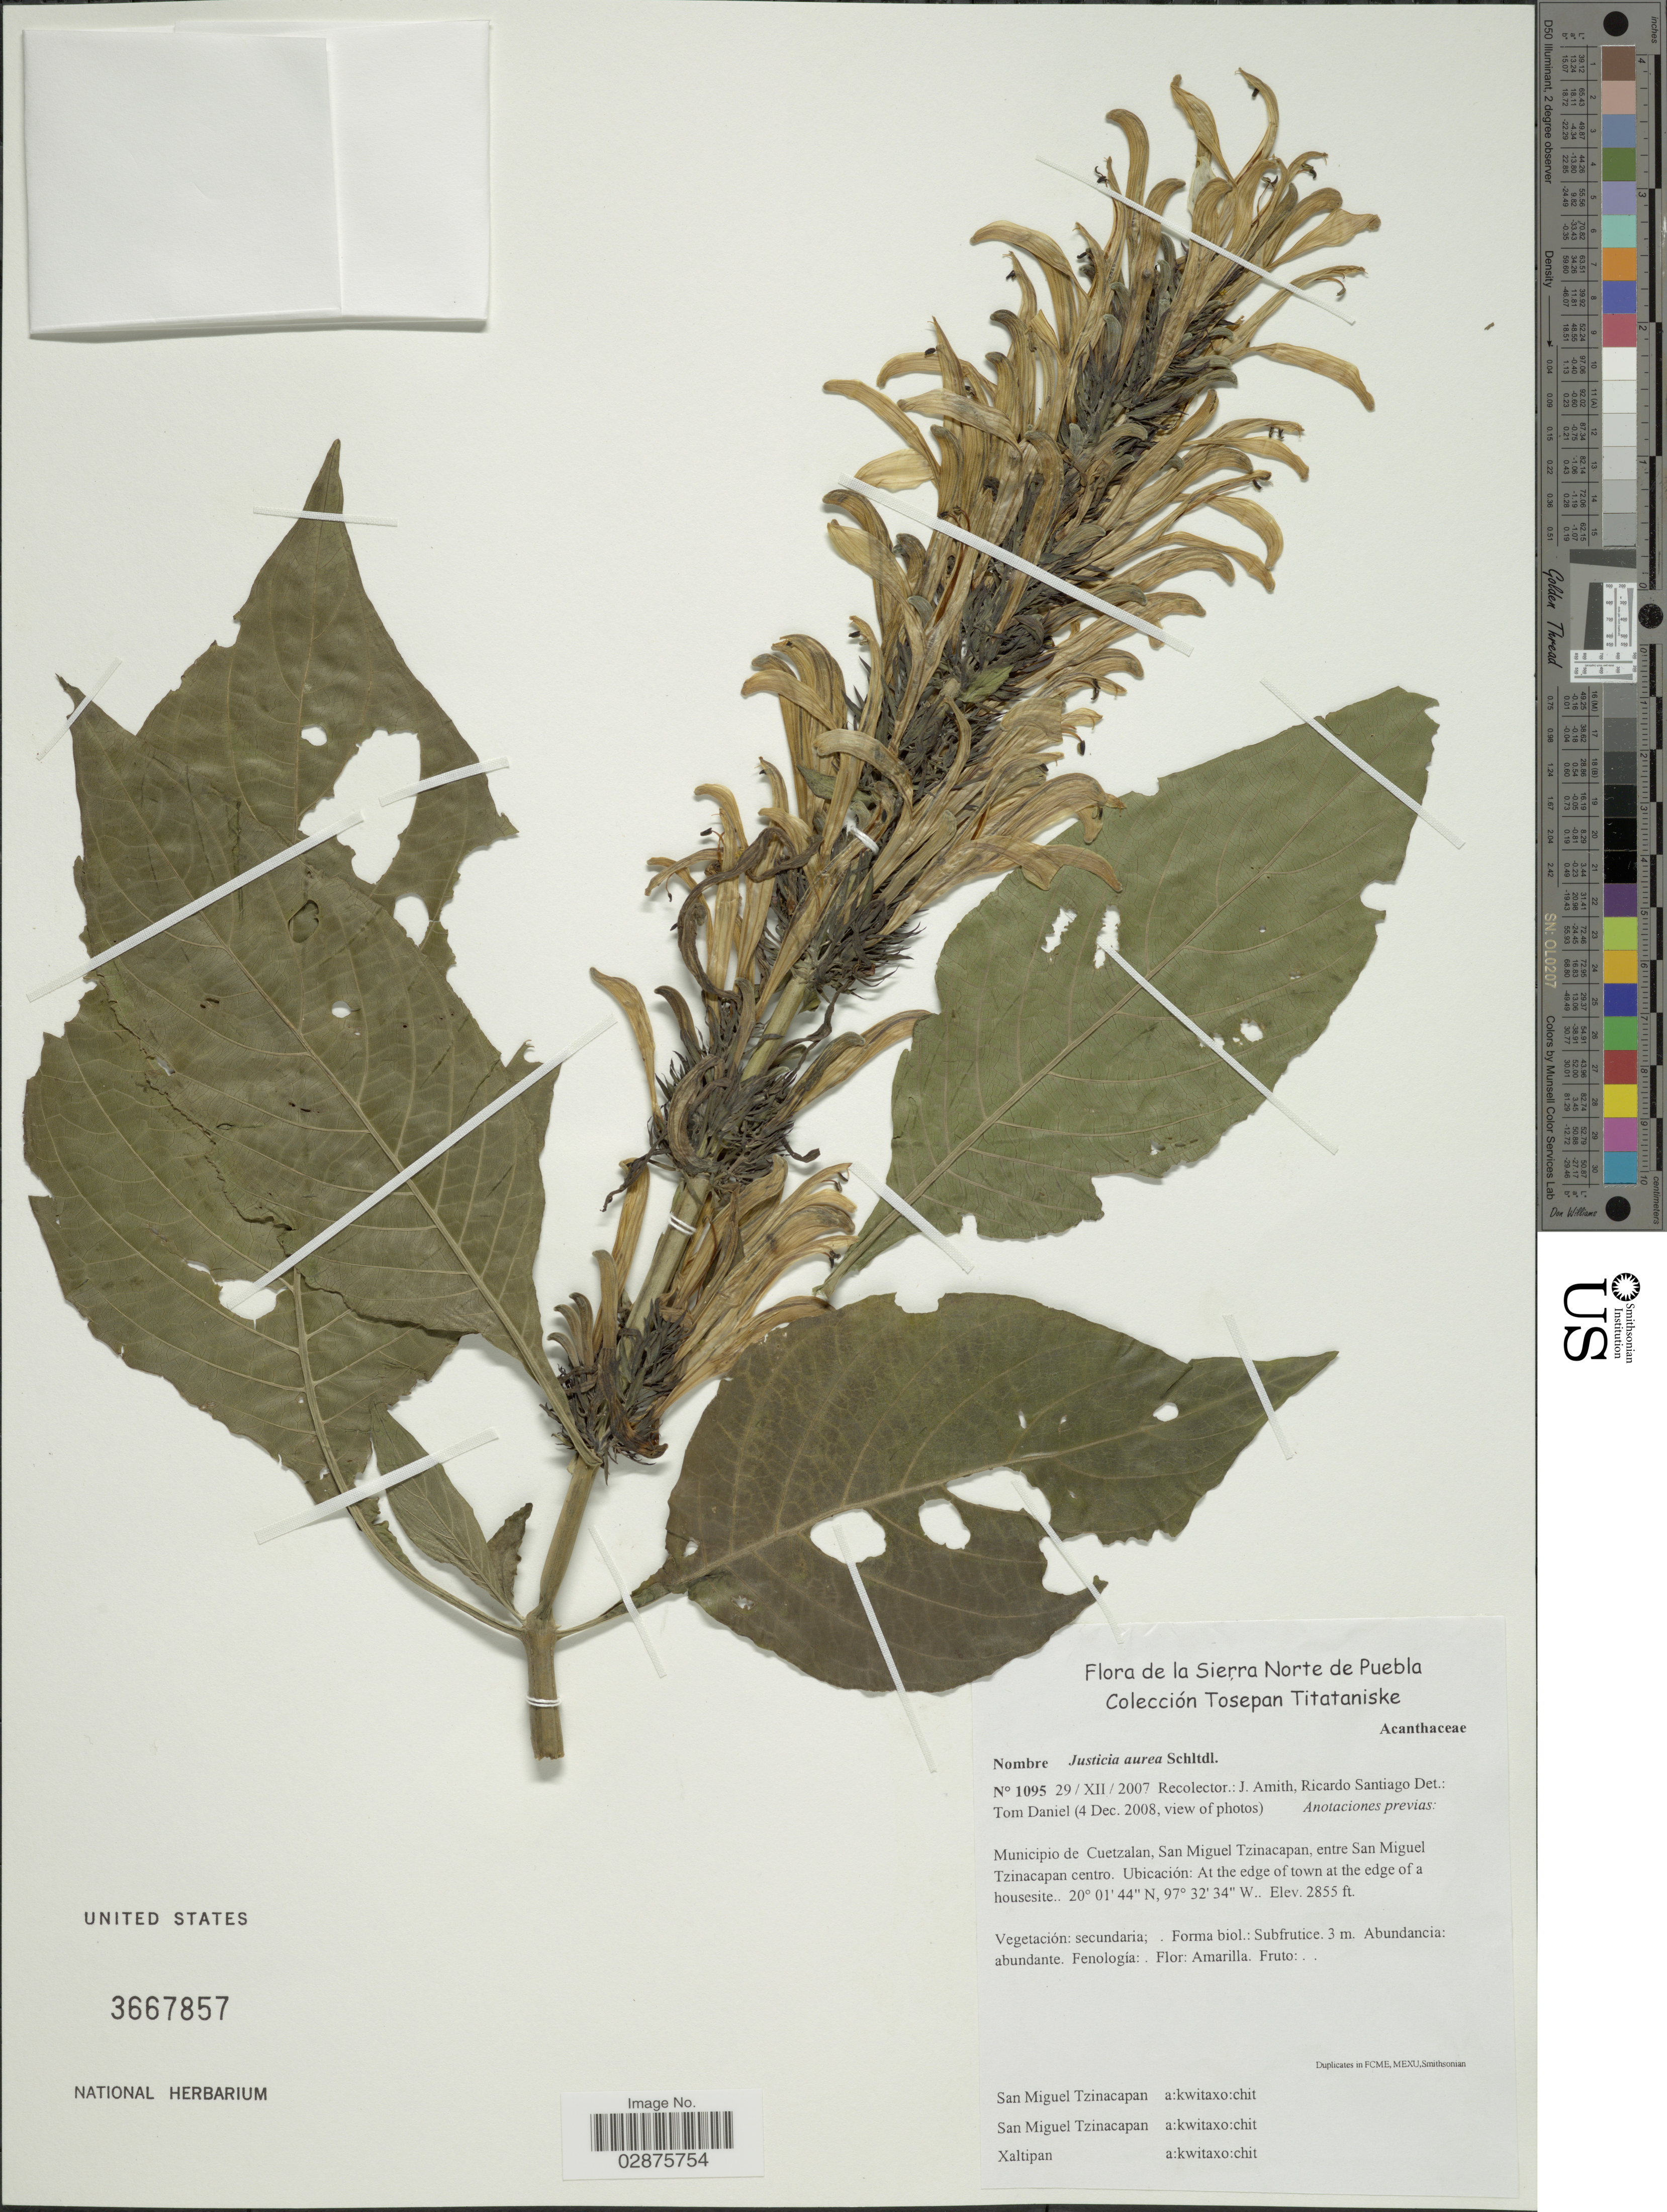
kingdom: Plantae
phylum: Tracheophyta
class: Magnoliopsida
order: Lamiales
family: Acanthaceae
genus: Justicia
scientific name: Justicia aurea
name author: Schltdl.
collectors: J. D. Amith & R. Santiago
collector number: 1095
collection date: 2007-12-29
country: Mexico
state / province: Puebla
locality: La Sierra Norte de Puebla, Colección Tosepan Titataniske, Municipio de Cuetzalan, San Miguel Tzinacapan, entre San Miguel Tzinacapan centro, Ubicación, At the edge of town at the edge of a housesite.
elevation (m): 870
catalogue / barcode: US 3667857